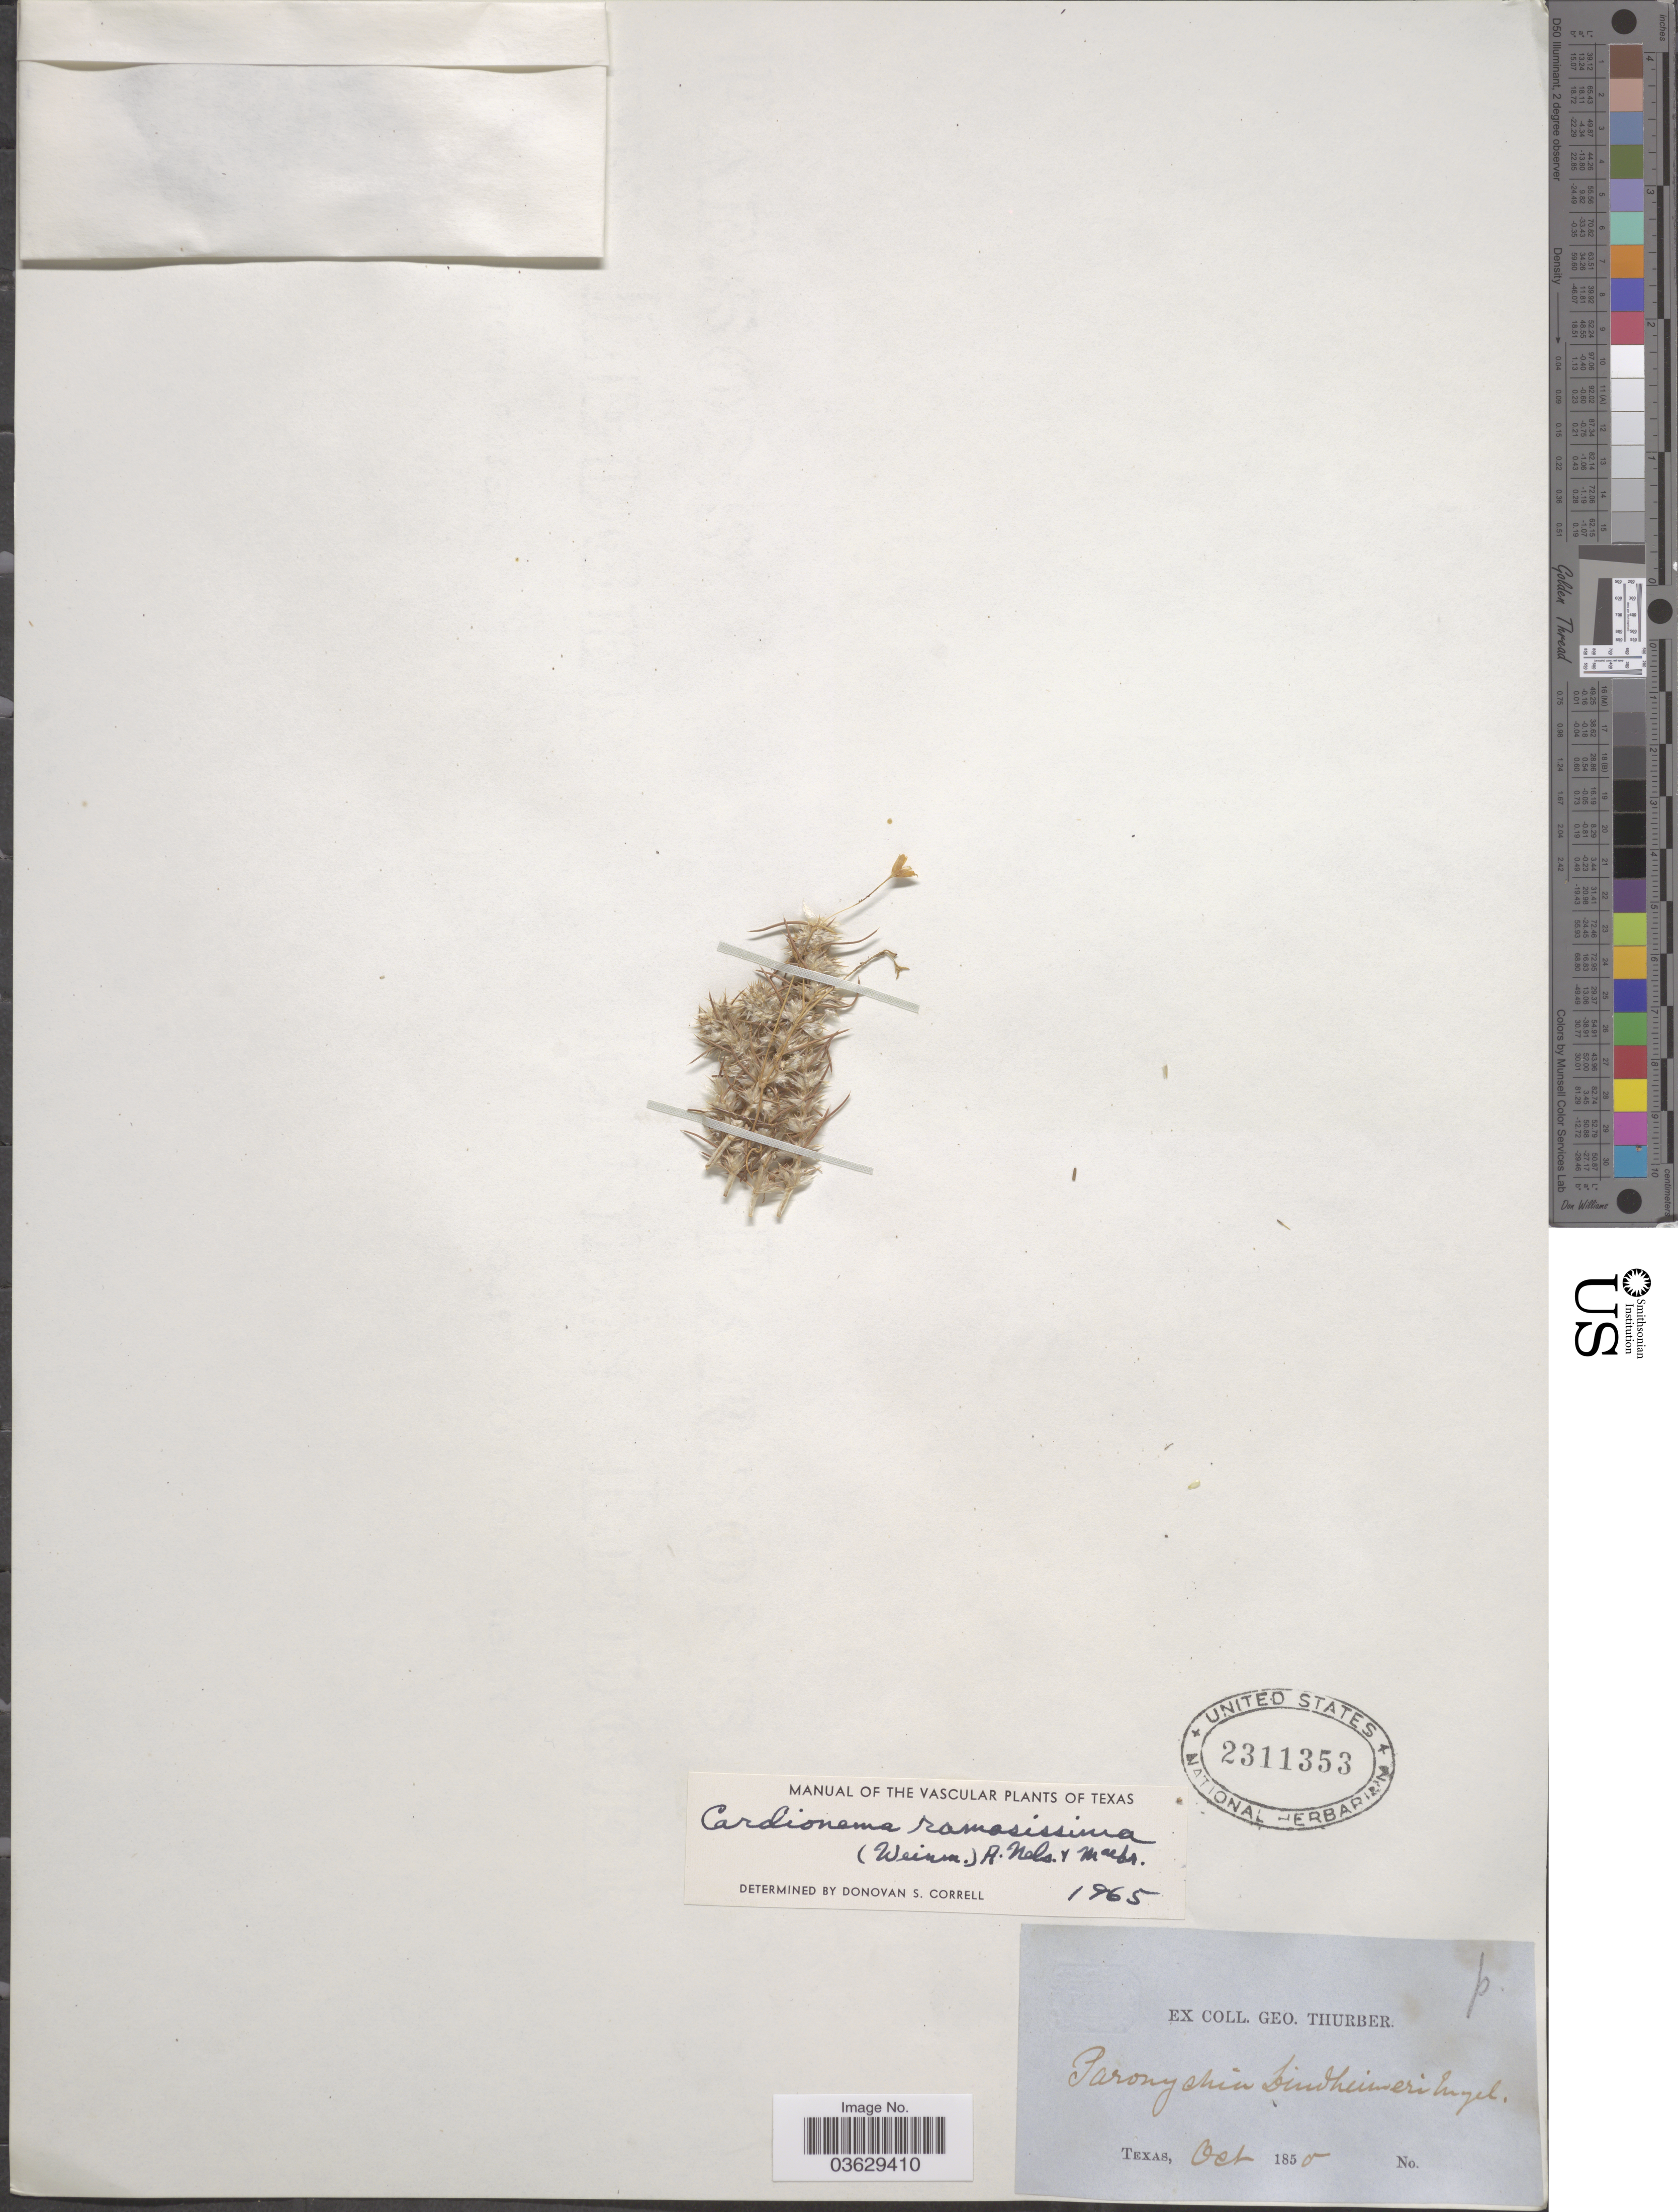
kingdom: Plantae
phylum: Tracheophyta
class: Magnoliopsida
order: Caryophyllales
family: Caryophyllaceae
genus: Cardionema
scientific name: Cardionema ramosissimum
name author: (Weinm.) A. Nelson & J.F. Macbr.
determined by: Correll, D. S.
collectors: G. Thurber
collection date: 1850-10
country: United States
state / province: Texas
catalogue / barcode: US 2311353